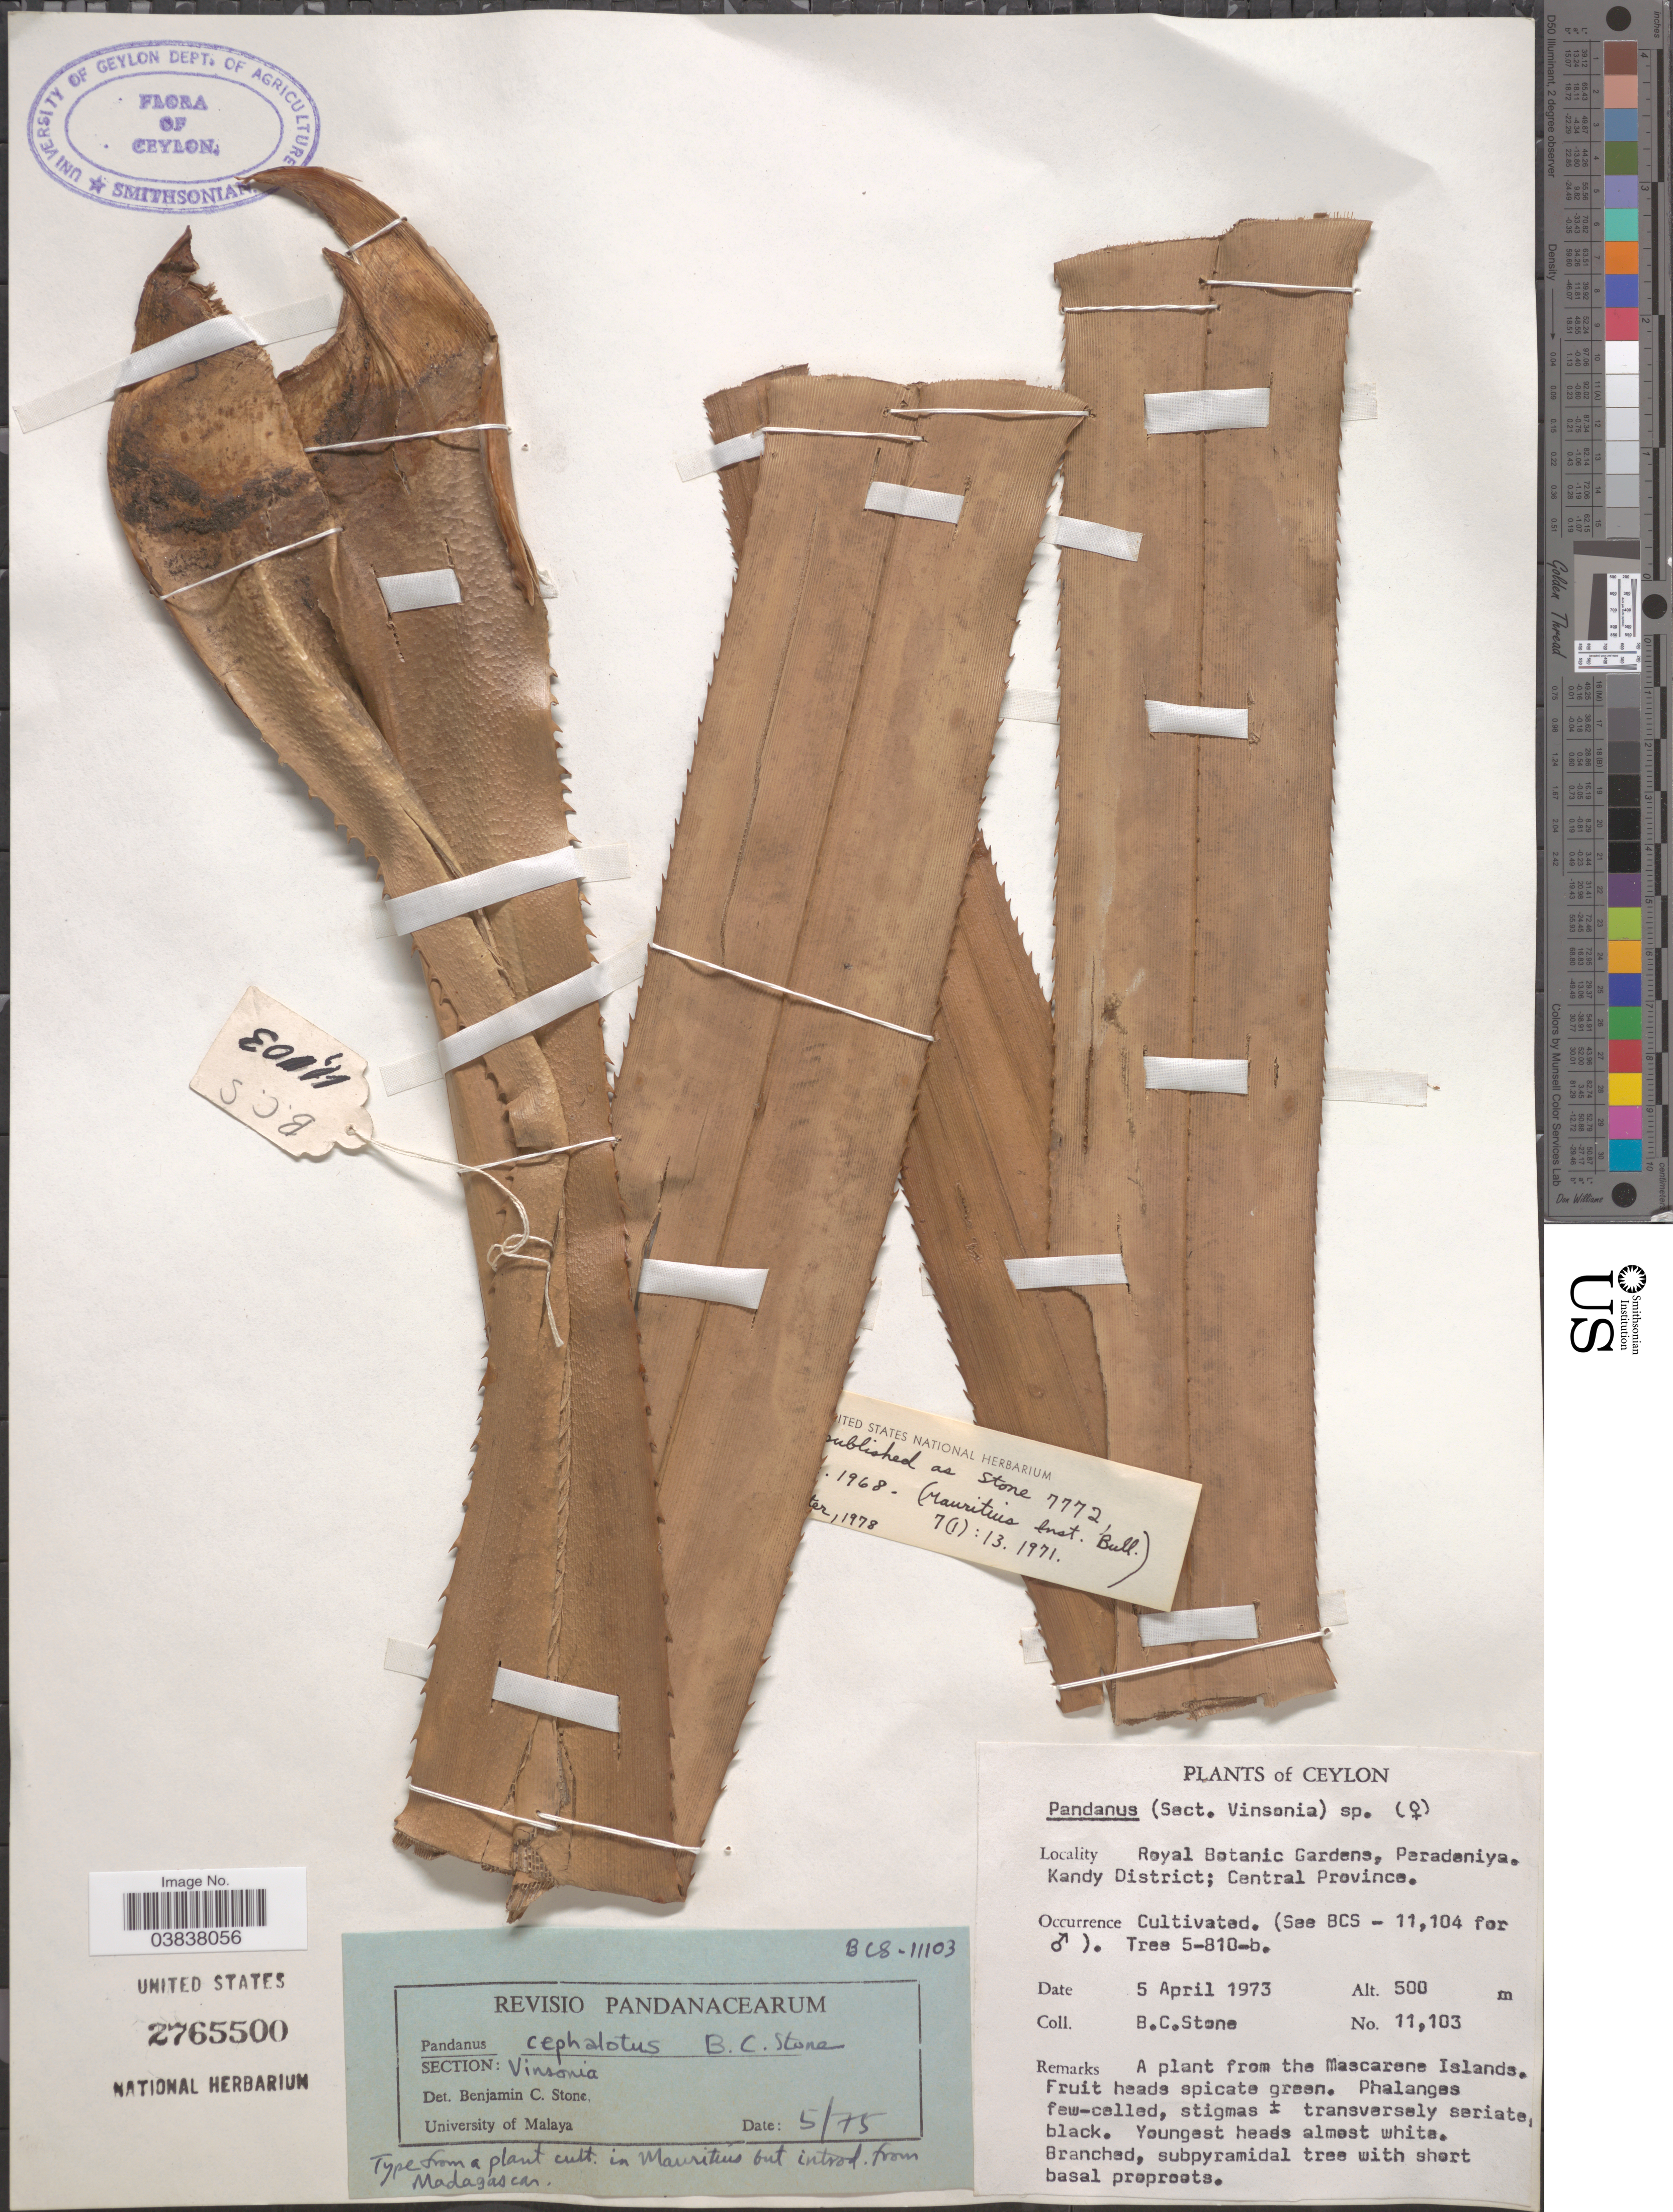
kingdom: Plantae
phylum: Tracheophyta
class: Liliopsida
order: Pandanales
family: Pandanaceae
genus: Pandanus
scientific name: Pandanus cephalotus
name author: B.C. Stone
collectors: B. C. Stone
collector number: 11103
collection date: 1973-04-05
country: Sri Lanka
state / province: Central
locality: Ceylon. Royal Botanic Gardens, Paradeniya. Kandy District.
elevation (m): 500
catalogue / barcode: US 2765500